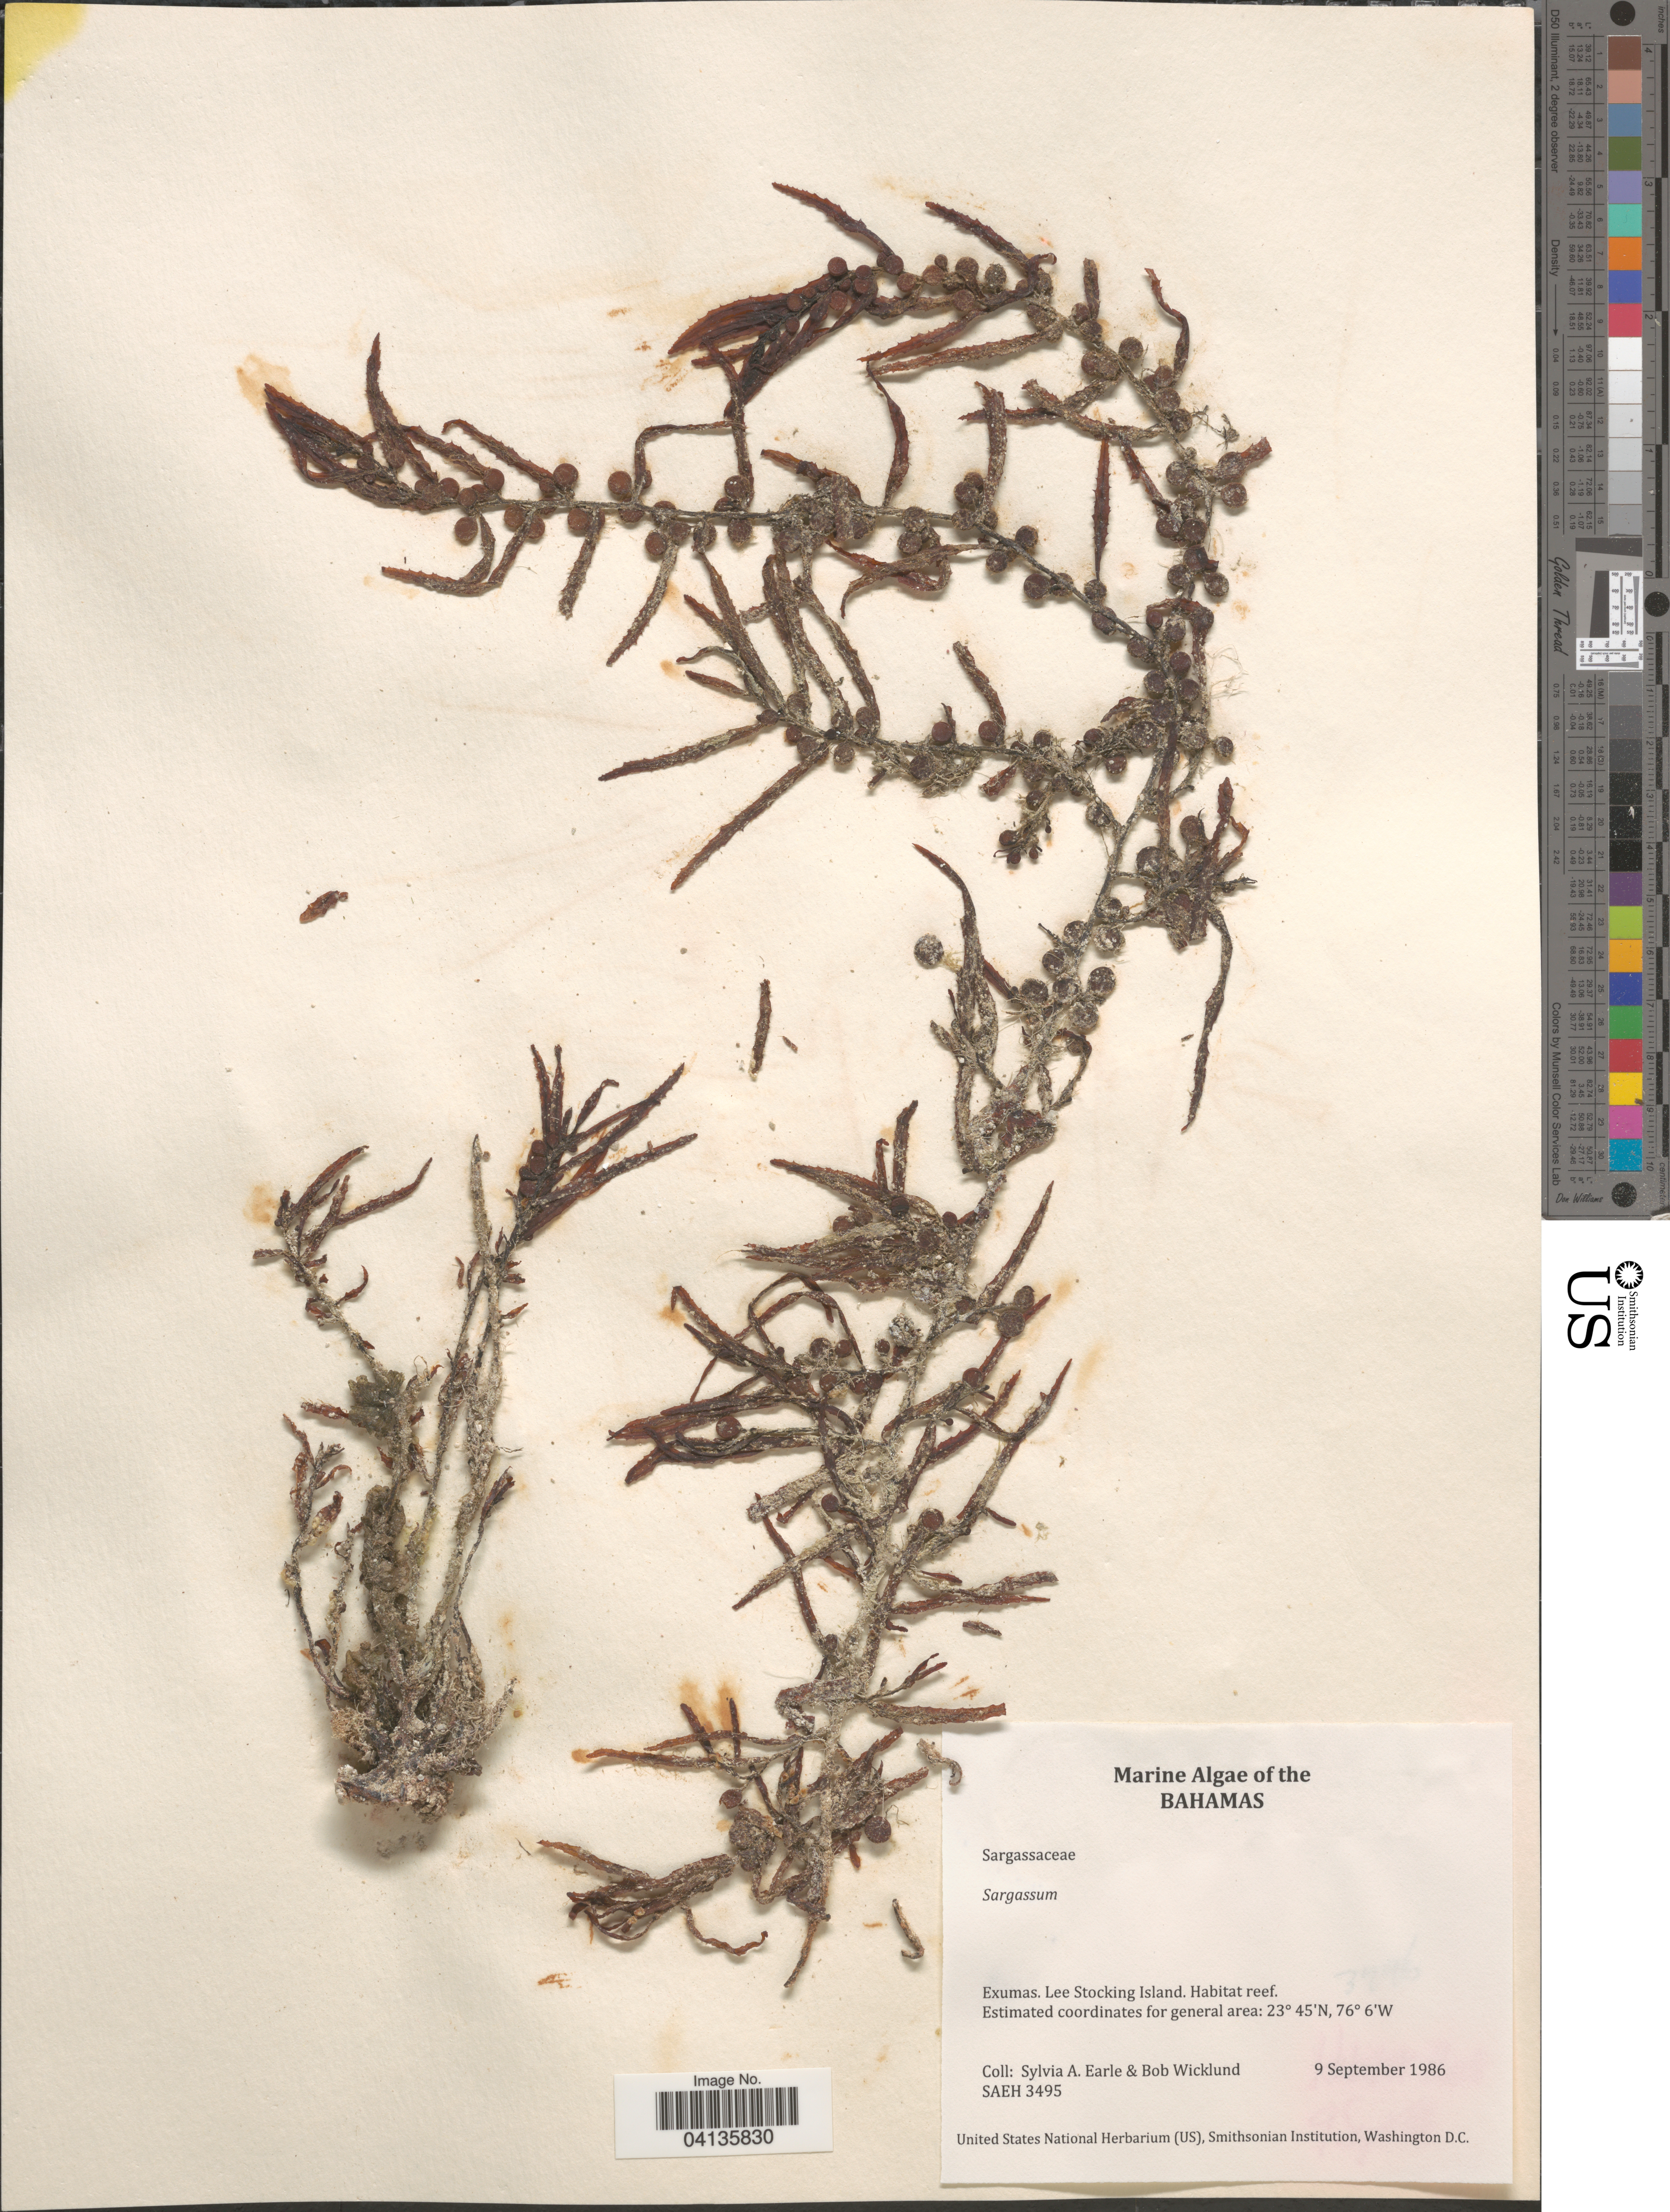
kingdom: Chromista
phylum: Ochrophyta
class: Phaeophyceae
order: Fucales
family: Sargassaceae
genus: Sargassum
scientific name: Sargassum sp.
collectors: S. A. Earle & B. Wicklund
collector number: SAEH 3495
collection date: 1986-09-09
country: Bahamas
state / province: Exuma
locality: Exumas. Lee Stocking Island.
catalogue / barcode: US 238659